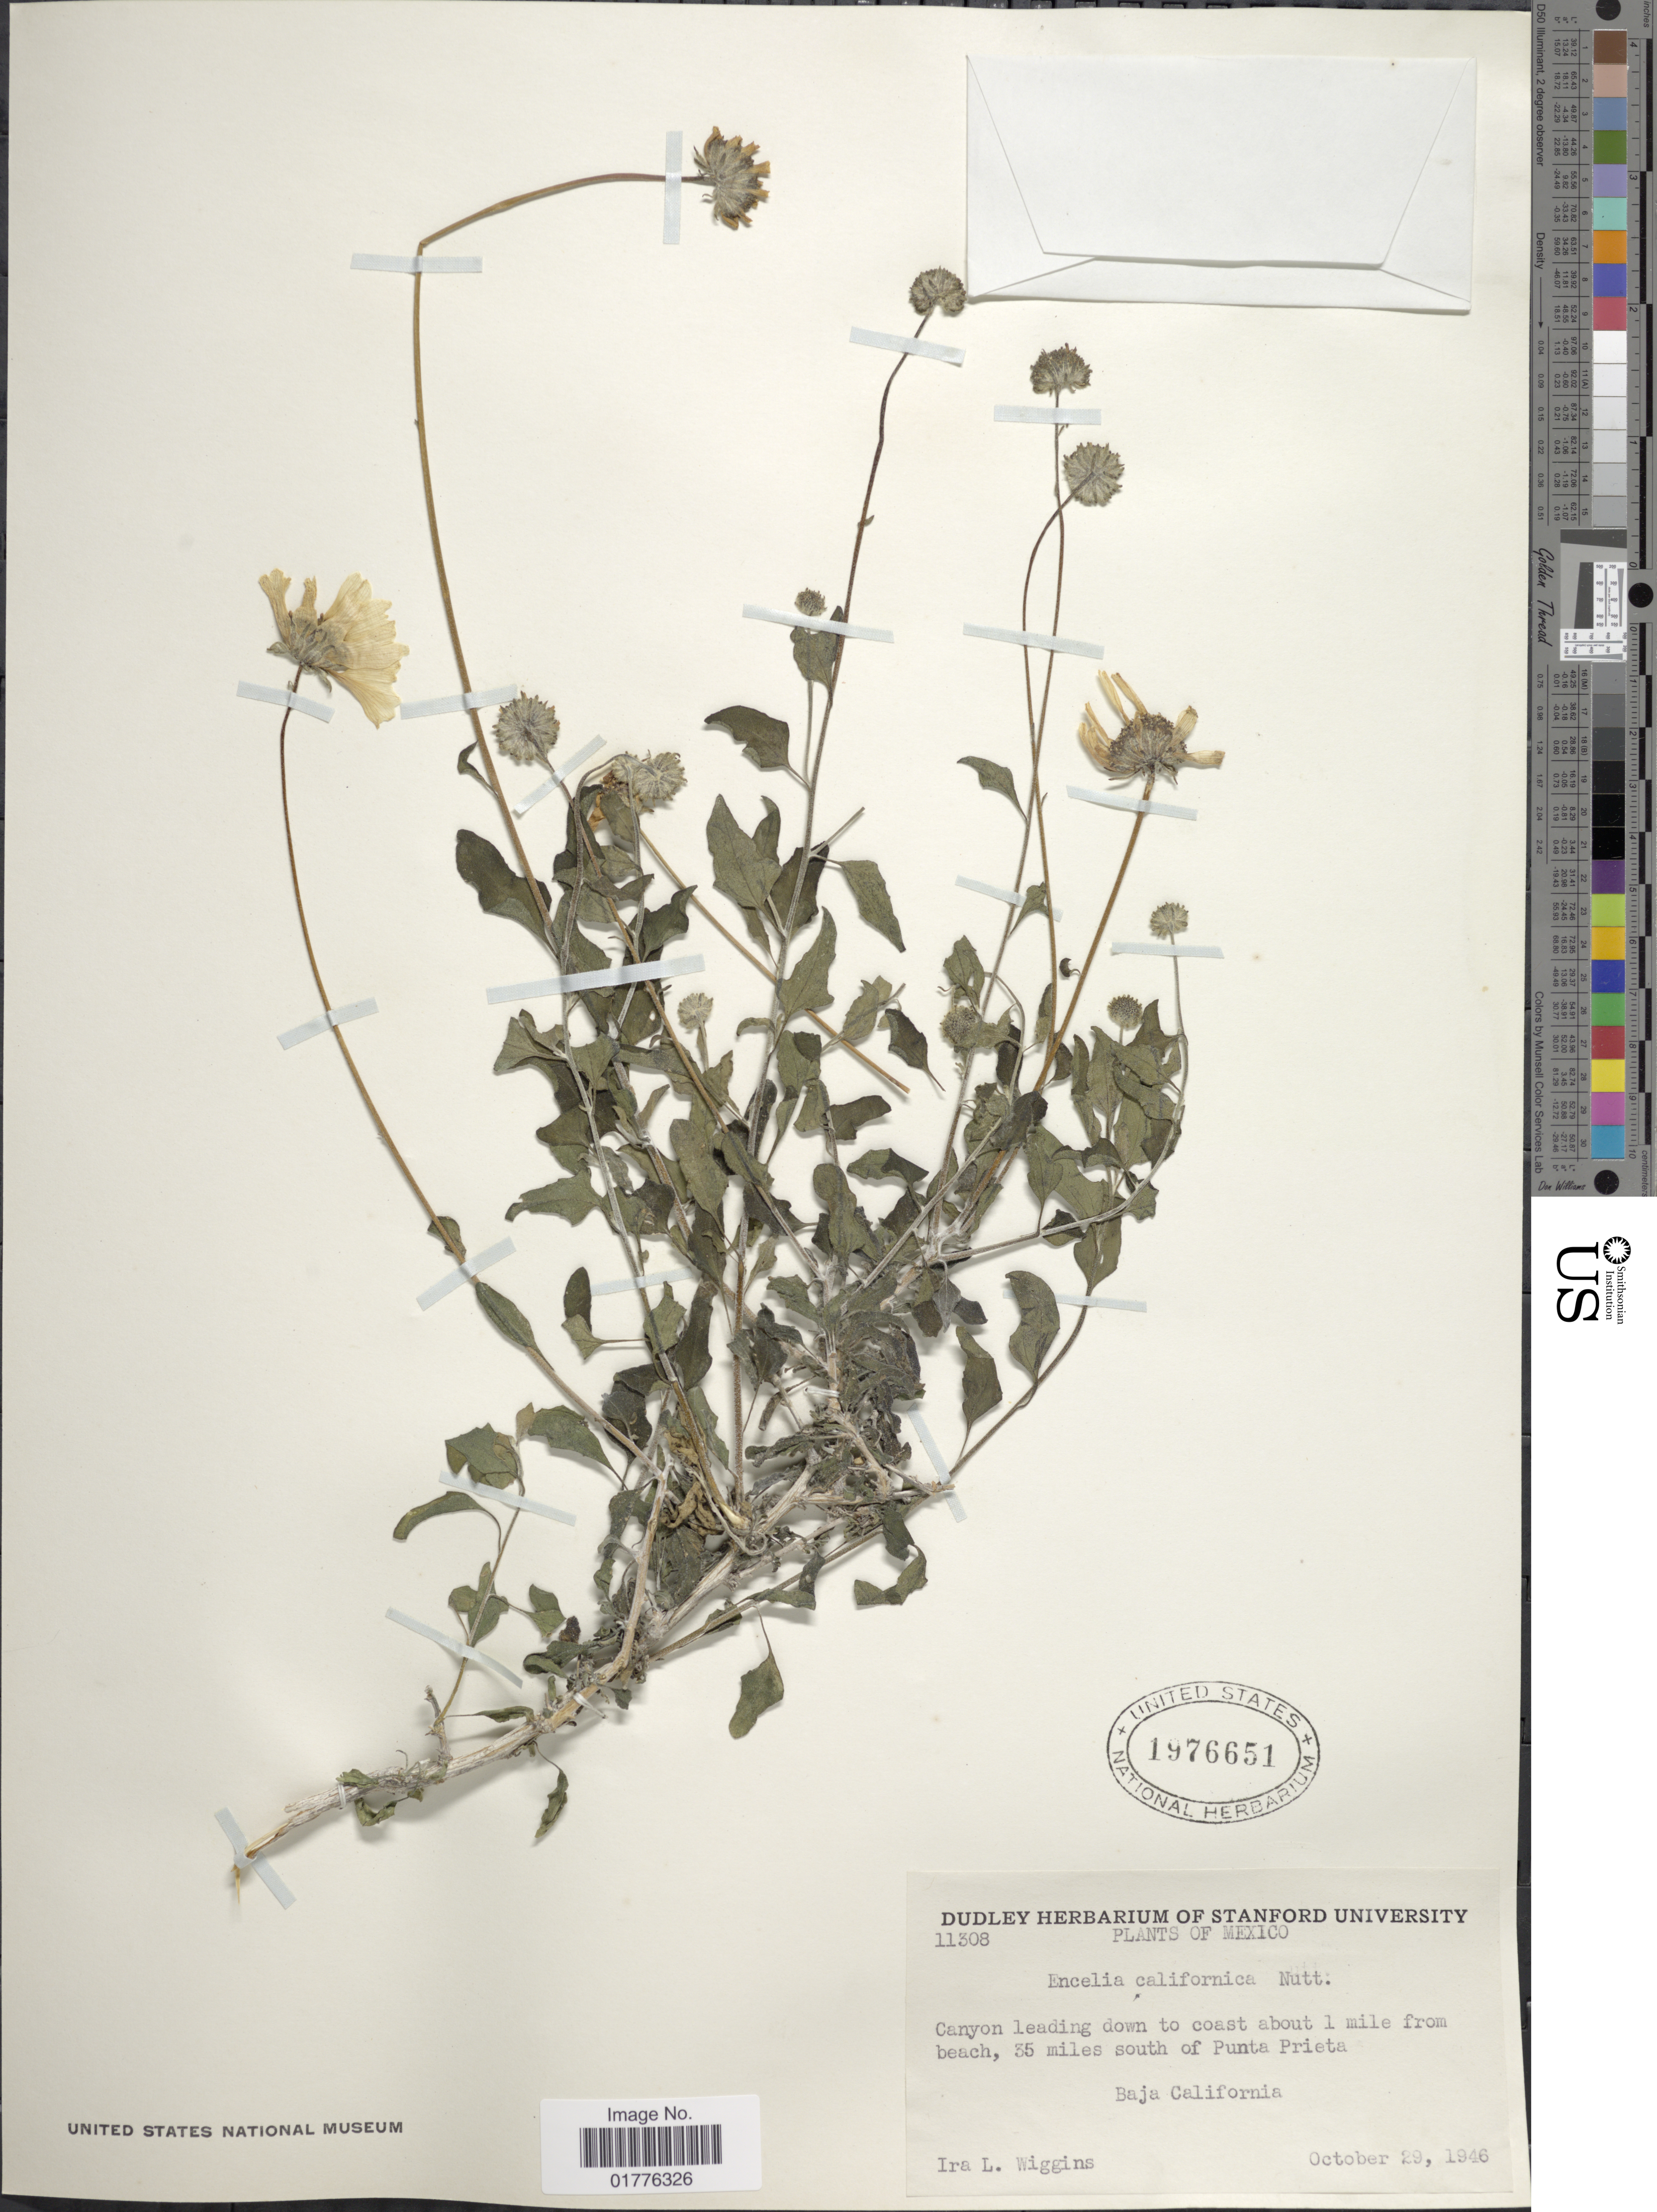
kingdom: Plantae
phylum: Tracheophyta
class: Magnoliopsida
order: Asterales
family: Asteraceae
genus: Encelia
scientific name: Encelia californica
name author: Nutt.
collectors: I. L. Wiggins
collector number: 11308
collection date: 1946-10-29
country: Mexico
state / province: Baja California Sur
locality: Canyon leading down to coast about 1 mile from beach, 35 miles south of Punta Prieta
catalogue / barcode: US 1976651